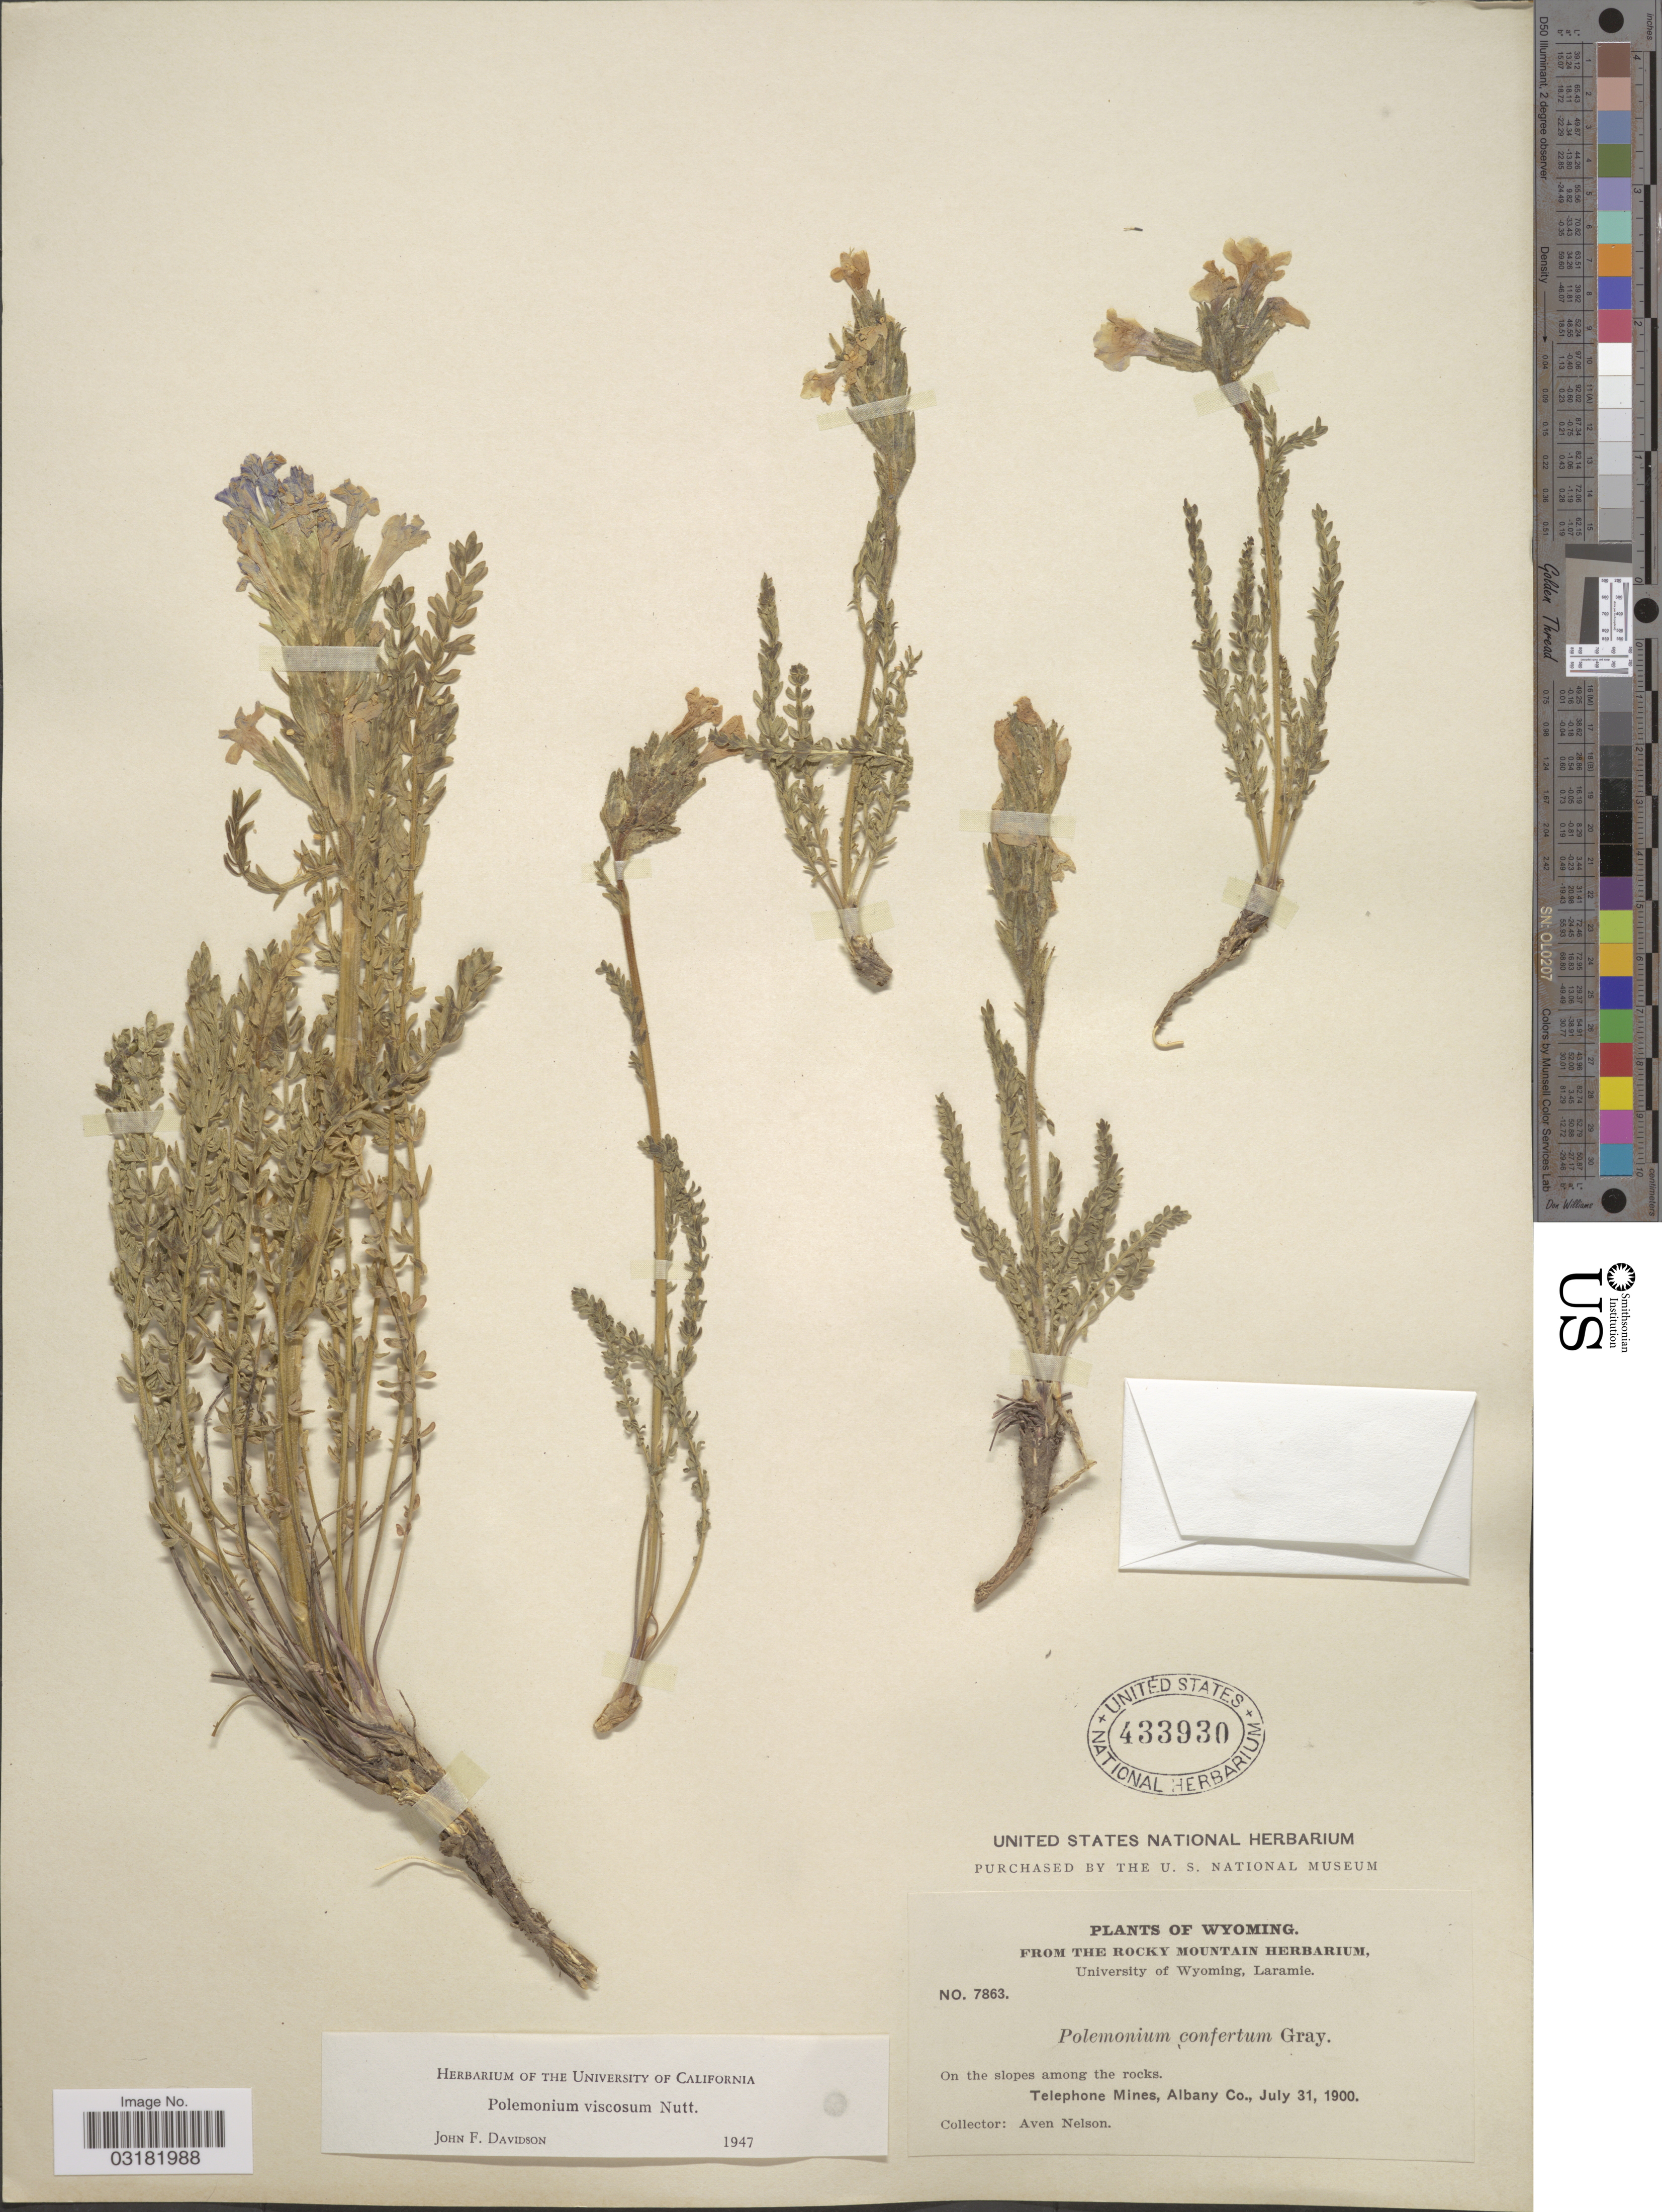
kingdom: Plantae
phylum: Tracheophyta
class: Magnoliopsida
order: Ericales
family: Polemoniaceae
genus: Polemonium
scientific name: Polemonium viscosum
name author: Nutt.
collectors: A. Nelson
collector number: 7863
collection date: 1900-07-31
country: United States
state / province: Wyoming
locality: On the slopes among the rocks, Telephone Mines, Albany Co.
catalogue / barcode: US 433930